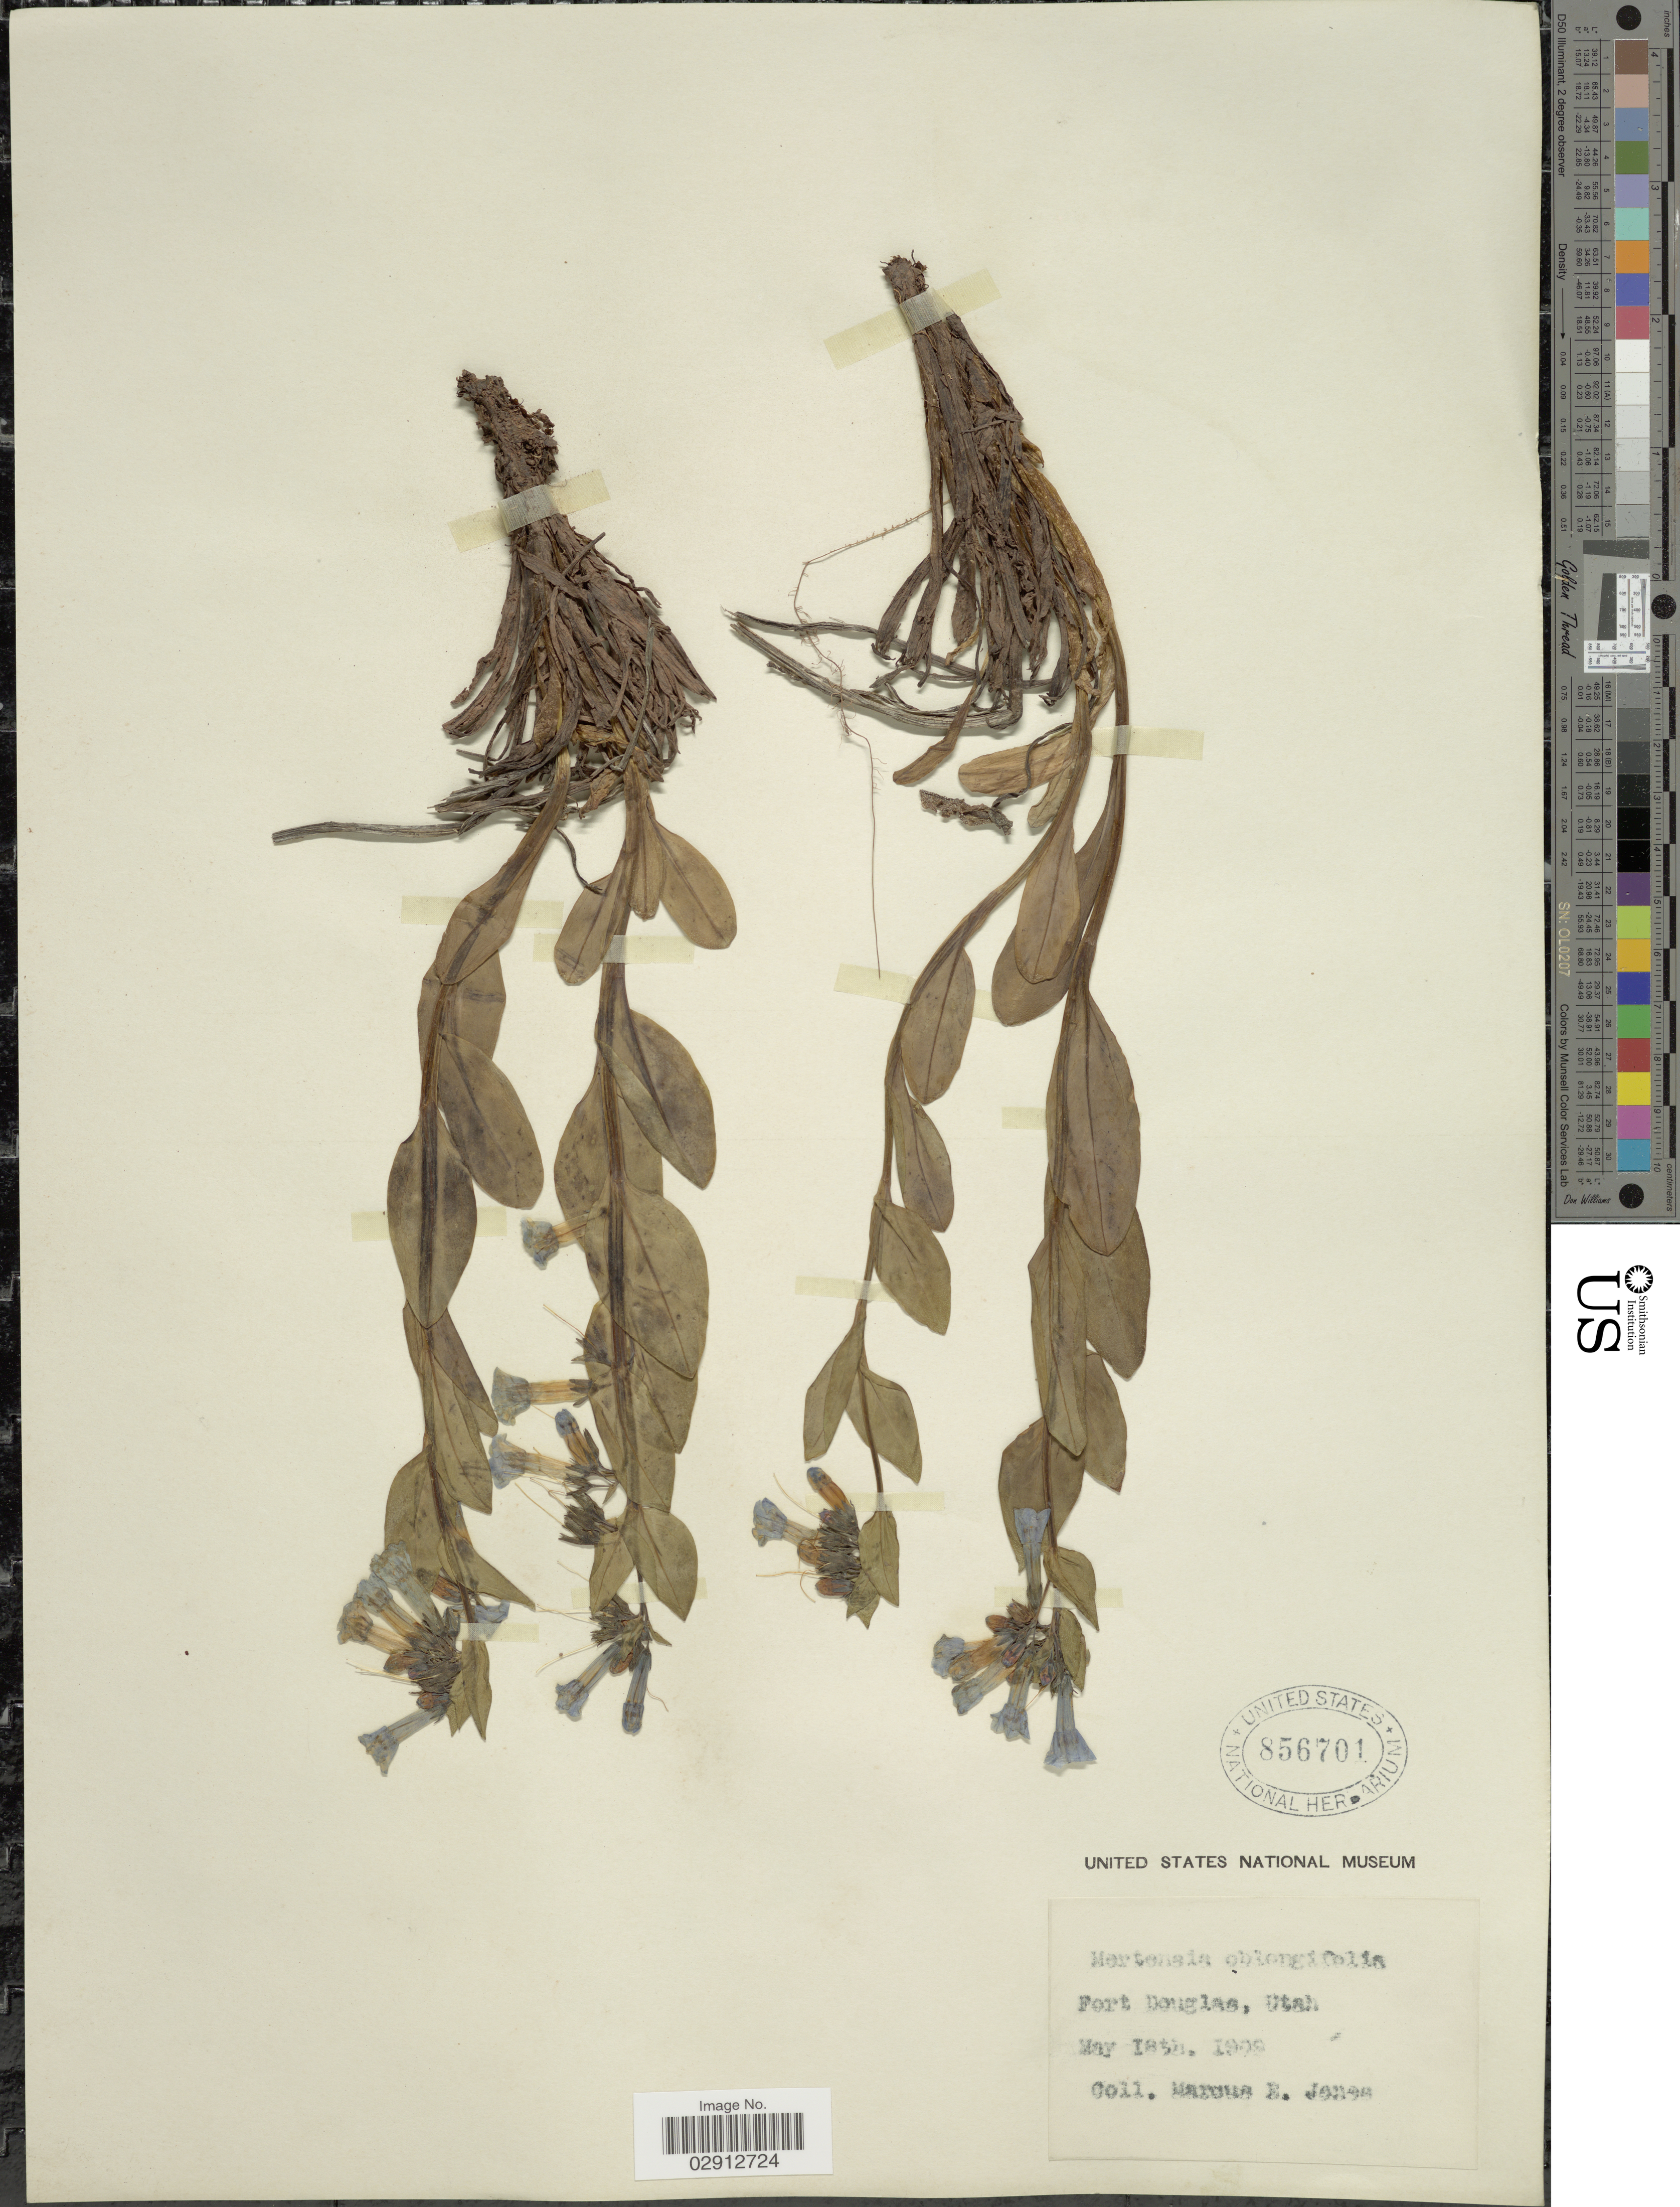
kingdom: Plantae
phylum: Tracheophyta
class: Magnoliopsida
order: Boraginales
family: Boraginaceae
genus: Mertensia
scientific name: Mertensia oblongifolia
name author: (Nutt.) G. Don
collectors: M. E. Jones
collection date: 1998-05-18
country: United States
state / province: Utah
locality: Fort Douglas.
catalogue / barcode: US 856701